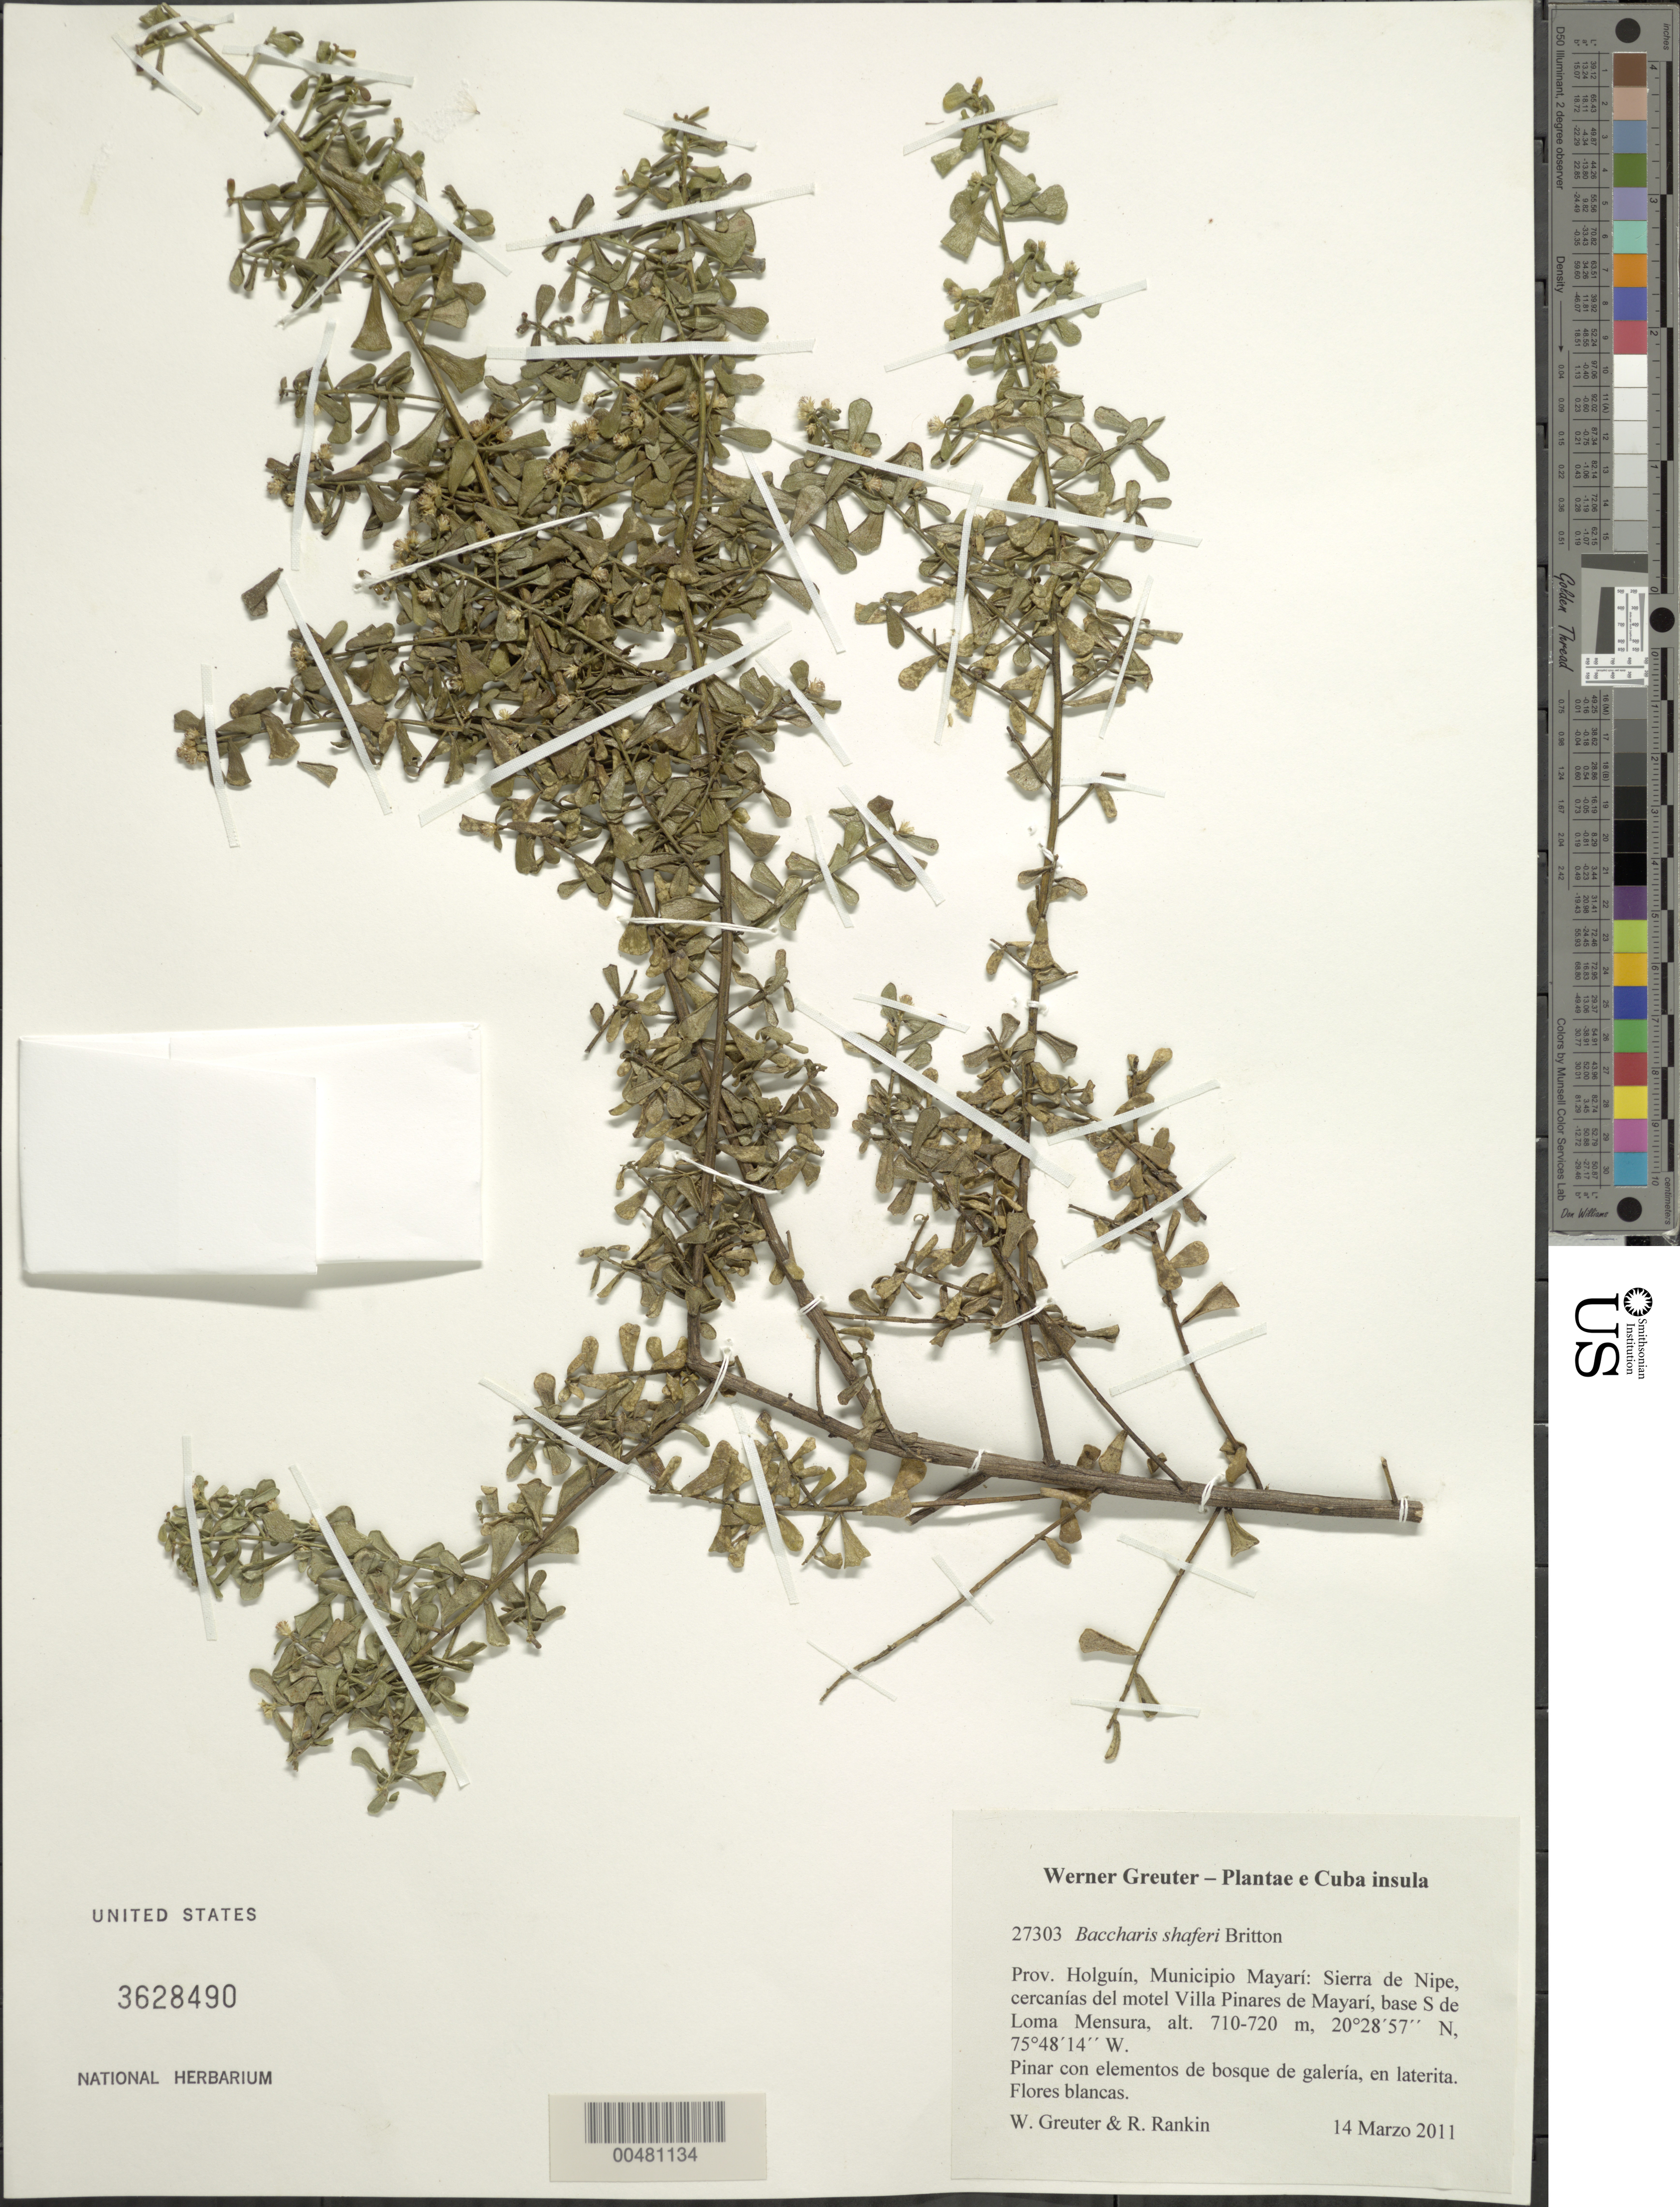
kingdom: Plantae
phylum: Tracheophyta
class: Magnoliopsida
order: Asterales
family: Asteraceae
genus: Baccharis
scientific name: Baccharis shaferi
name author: Britton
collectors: W. R. Greuter & R. Rankin Rodriguez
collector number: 27303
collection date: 2011-03-14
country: Cuba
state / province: Holguin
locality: Mun. Mayarí, Sierra de Nipe, cercanías motel Villa Pinares de Mayarí, base S de Loma Mensura.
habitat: Pinar con elementos de bosque de galería, en laterita.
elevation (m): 710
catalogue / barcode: US 3628490